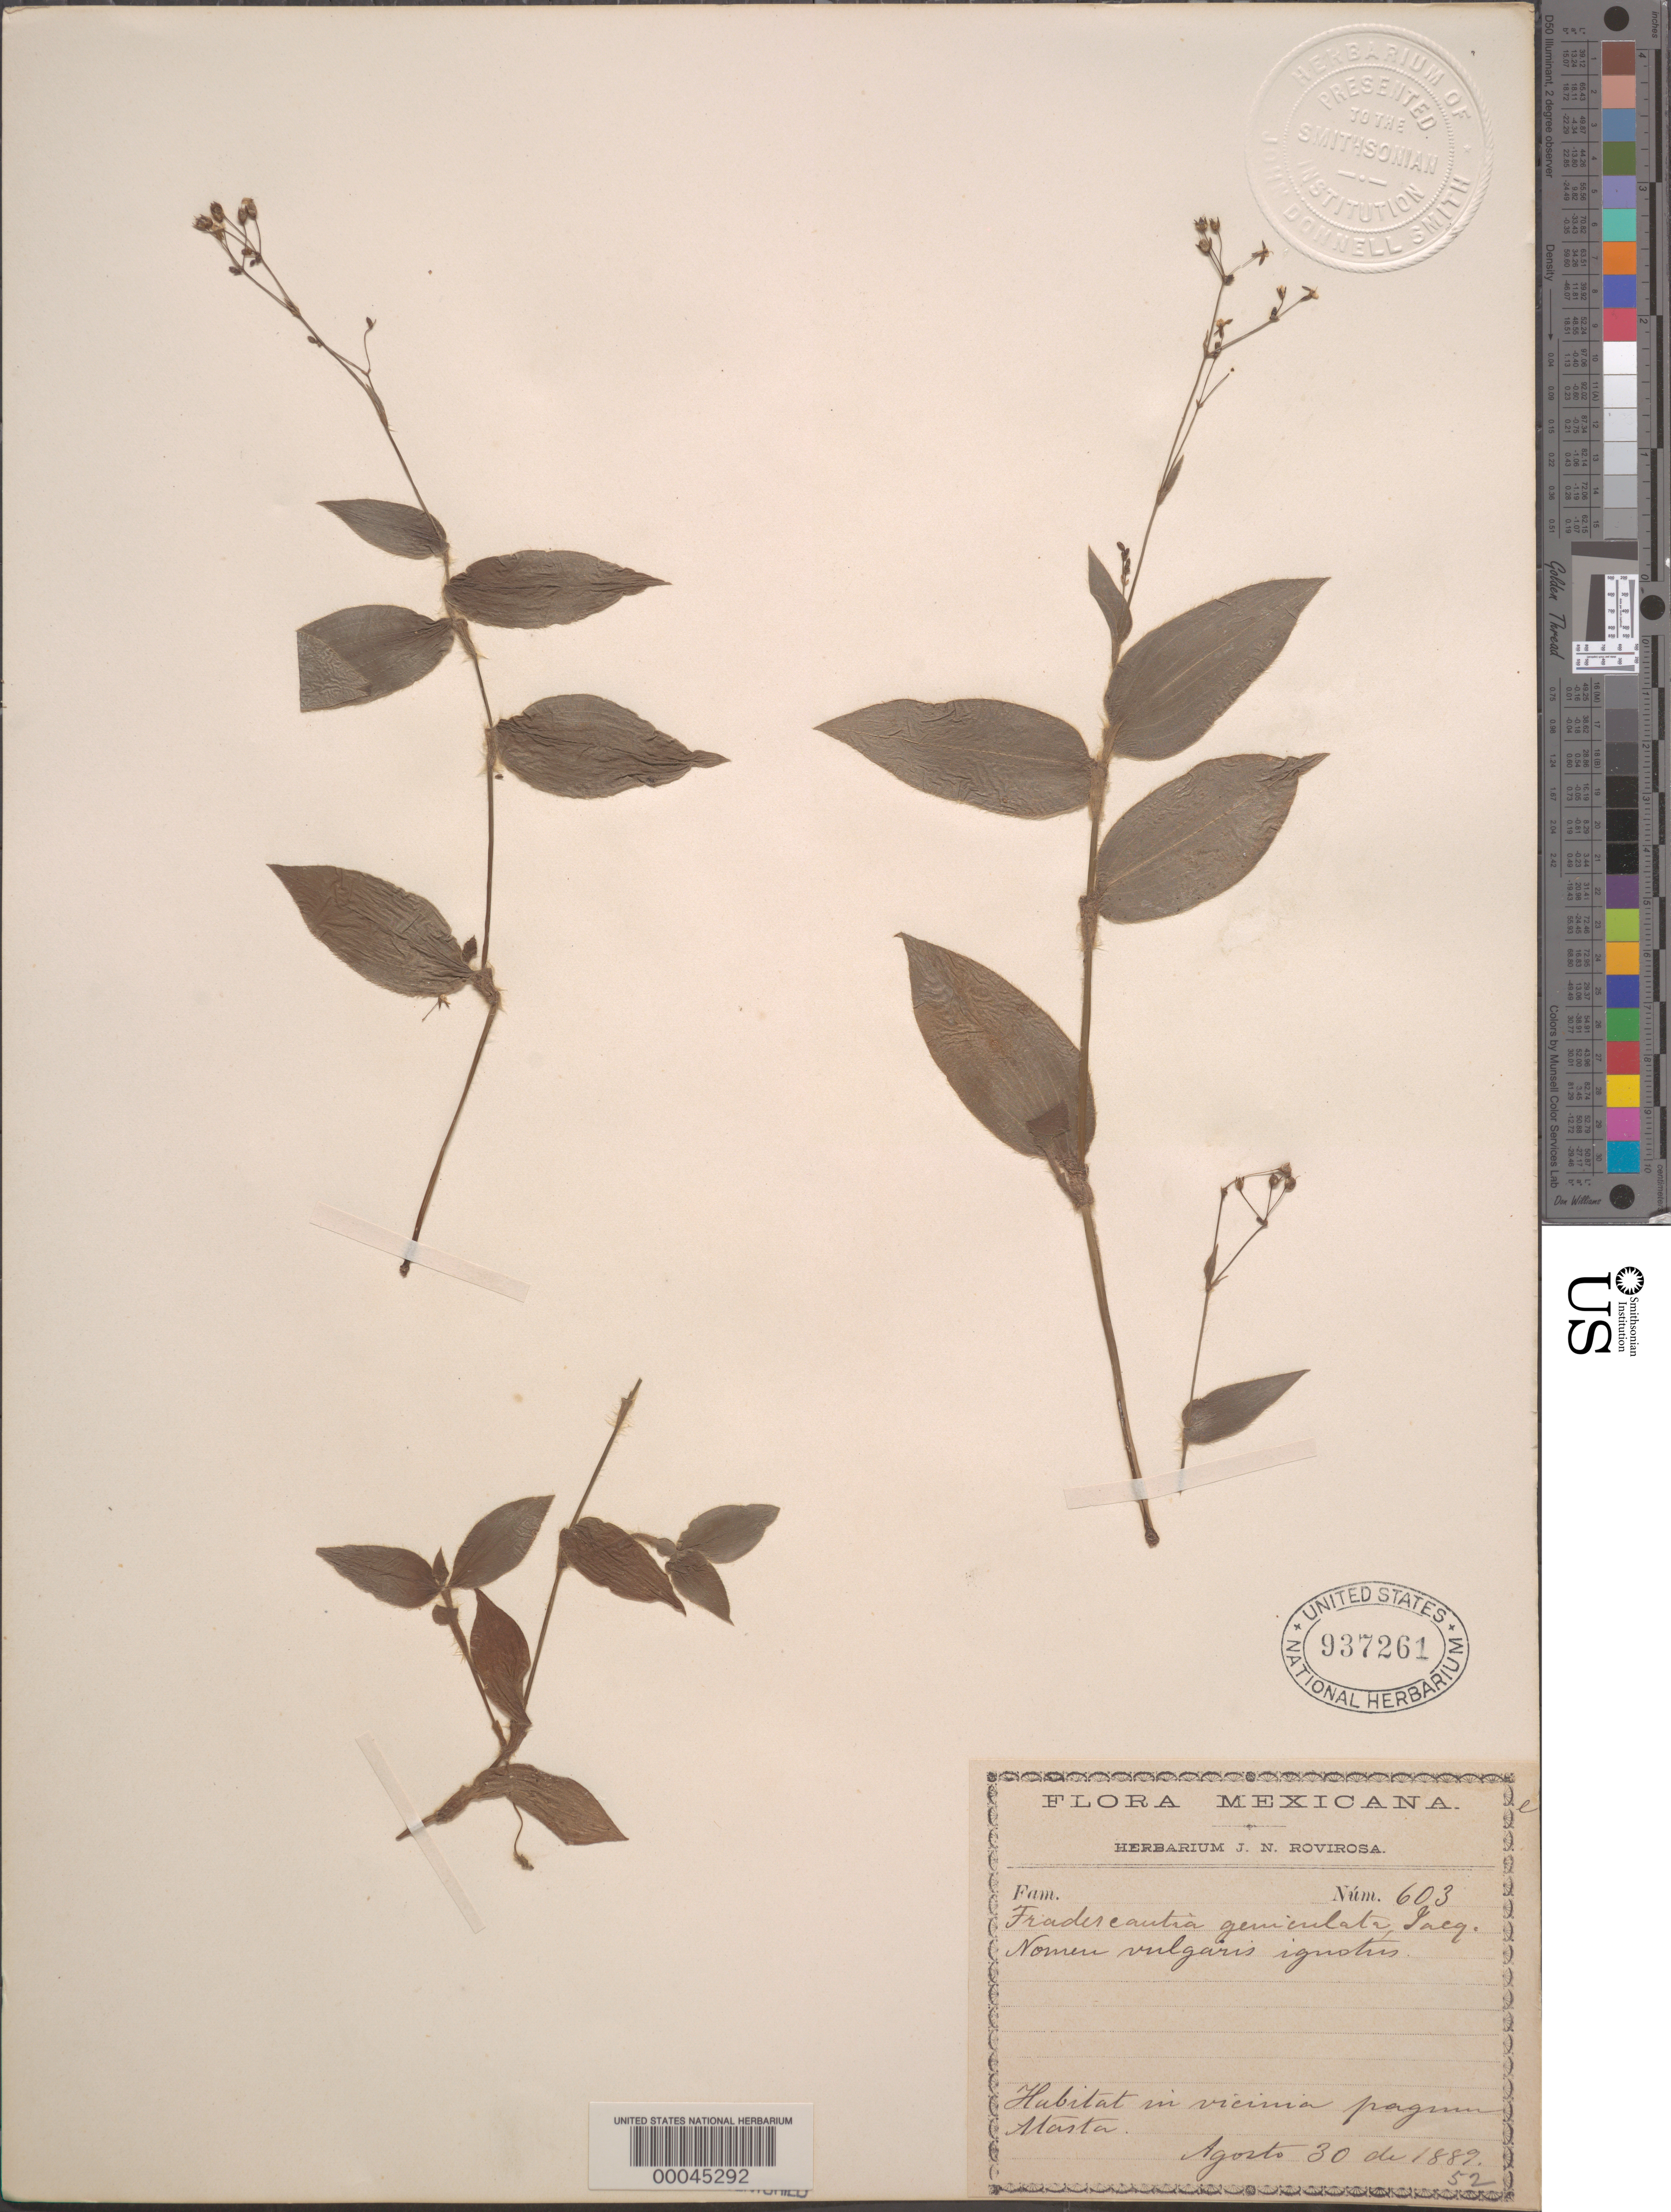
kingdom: Plantae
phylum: Tracheophyta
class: Liliopsida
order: Commelinales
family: Commelinaceae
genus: Gibasis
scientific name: Gibasis geniculata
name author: (Jacq.) Rohweder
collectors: J. N. Rovirosa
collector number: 603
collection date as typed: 30 Aug 1889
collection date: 1889-08-30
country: Mexico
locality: Near marta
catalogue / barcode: US 937261